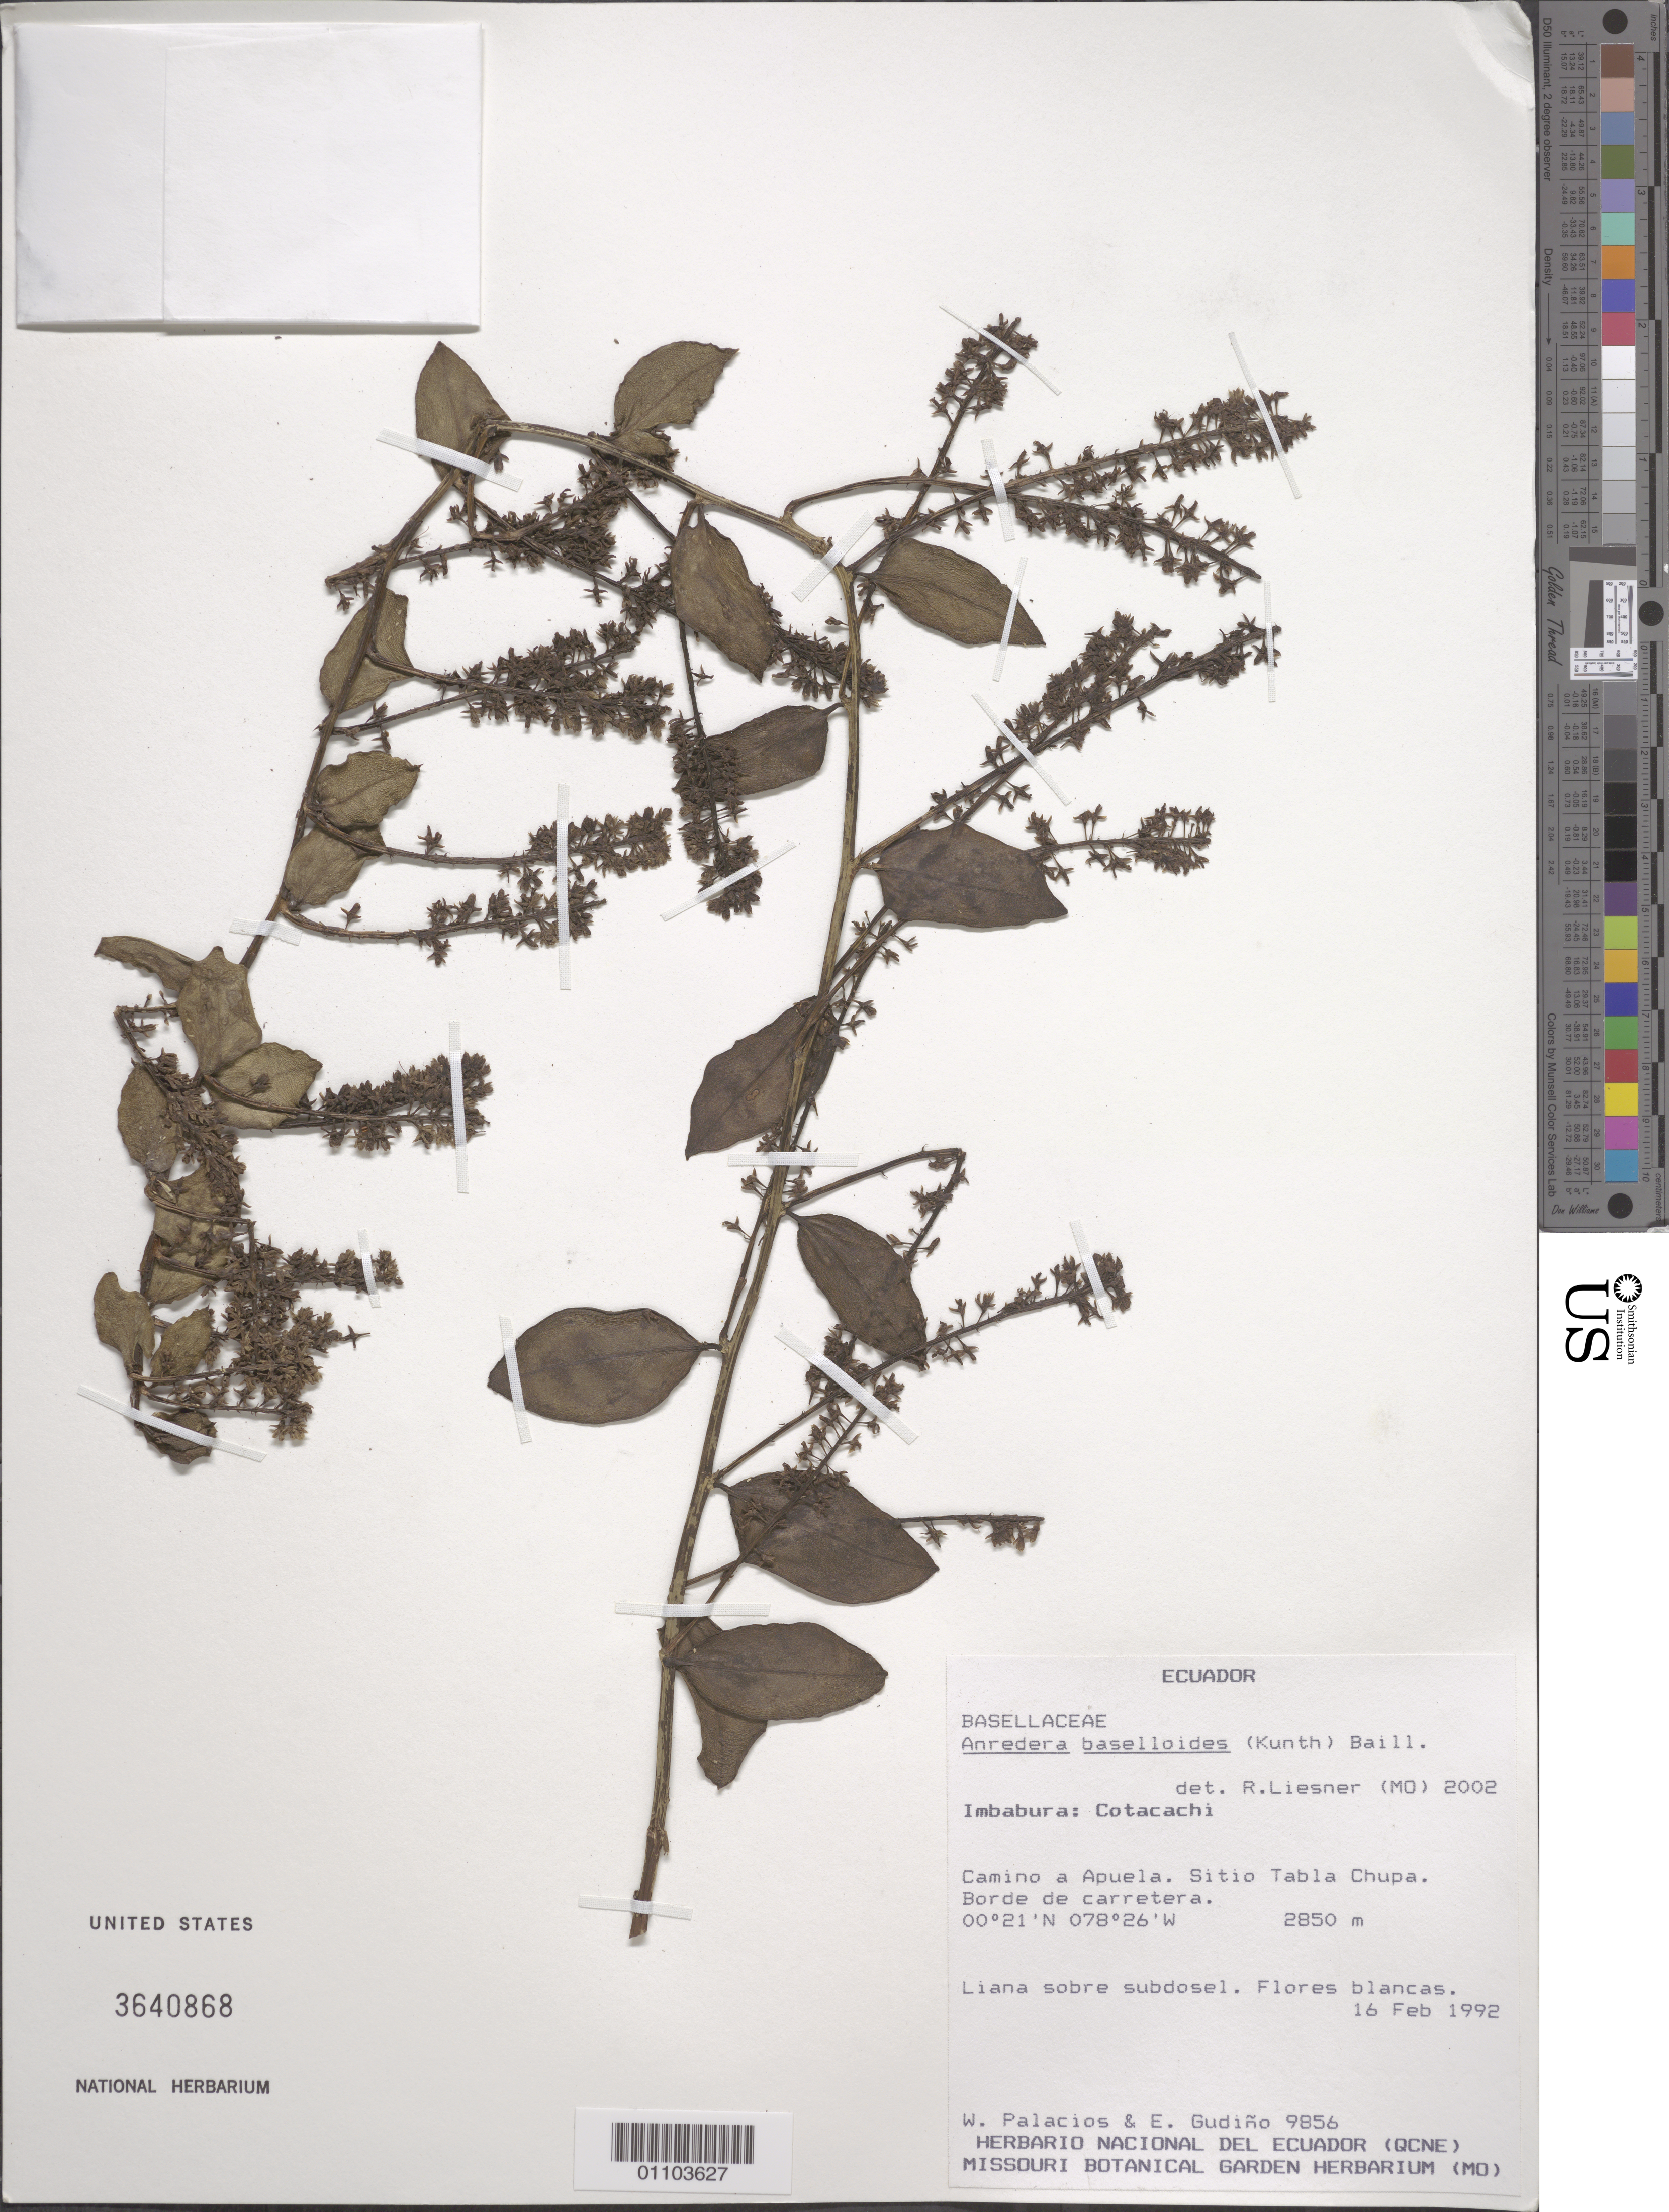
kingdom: Plantae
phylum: Tracheophyta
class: Magnoliopsida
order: Ericales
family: Theaceae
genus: Gordonia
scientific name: Gordonia fruticosa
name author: (Schrad.) H. Keng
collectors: D. A. Neill & W. Quizhpe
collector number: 14929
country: Ecuador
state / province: Zamora-Chinchipe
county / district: Nangaritza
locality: Cordillera del Condor region, upper Rio Nangaritza valley, along road S of Guayzimi, above W bank of Rio Nagaritza.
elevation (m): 930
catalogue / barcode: US 3640868